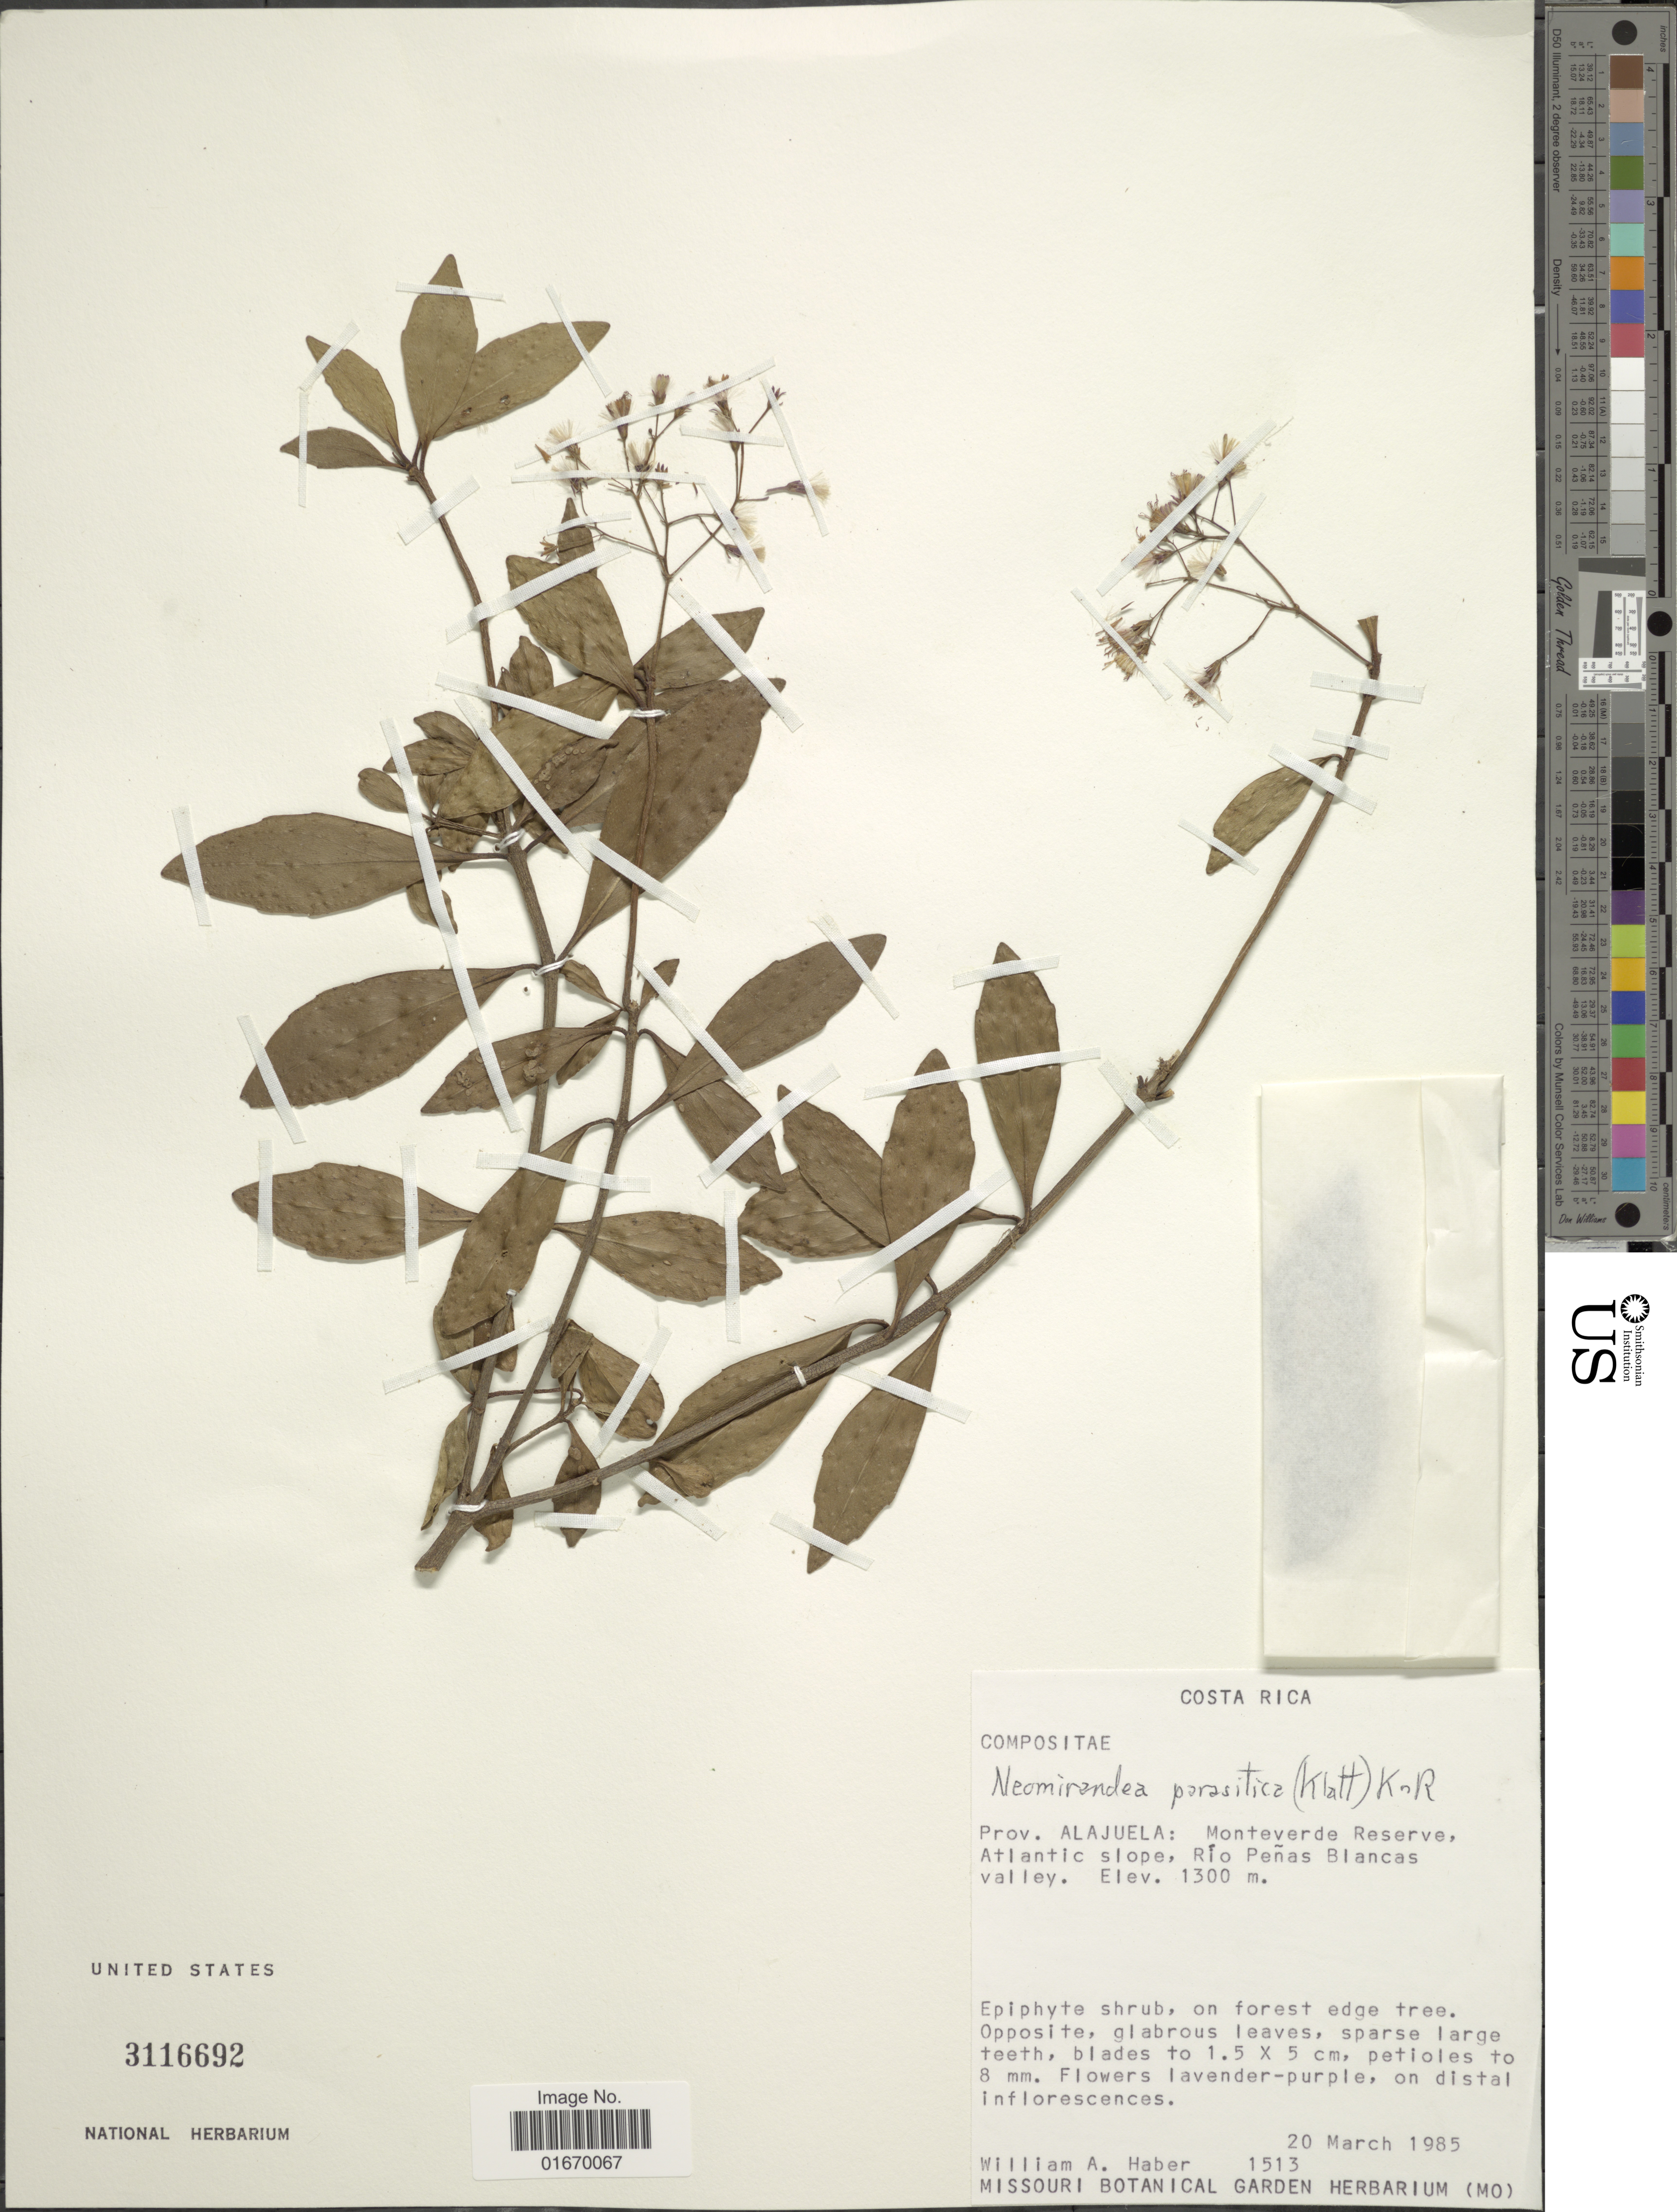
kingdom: Plantae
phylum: Tracheophyta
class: Magnoliopsida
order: Asterales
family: Asteraceae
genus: Neomirandea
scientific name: Neomirandea parasitica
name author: (Klatt) R.M. King & H. Rob.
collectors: W. A. Haber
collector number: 1513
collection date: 1985-03-20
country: Costa Rica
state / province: Alajuela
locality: Monteverde Reserve Atlantic slope, Rio Penas Blancas valley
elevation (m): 1300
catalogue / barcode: US 3116692